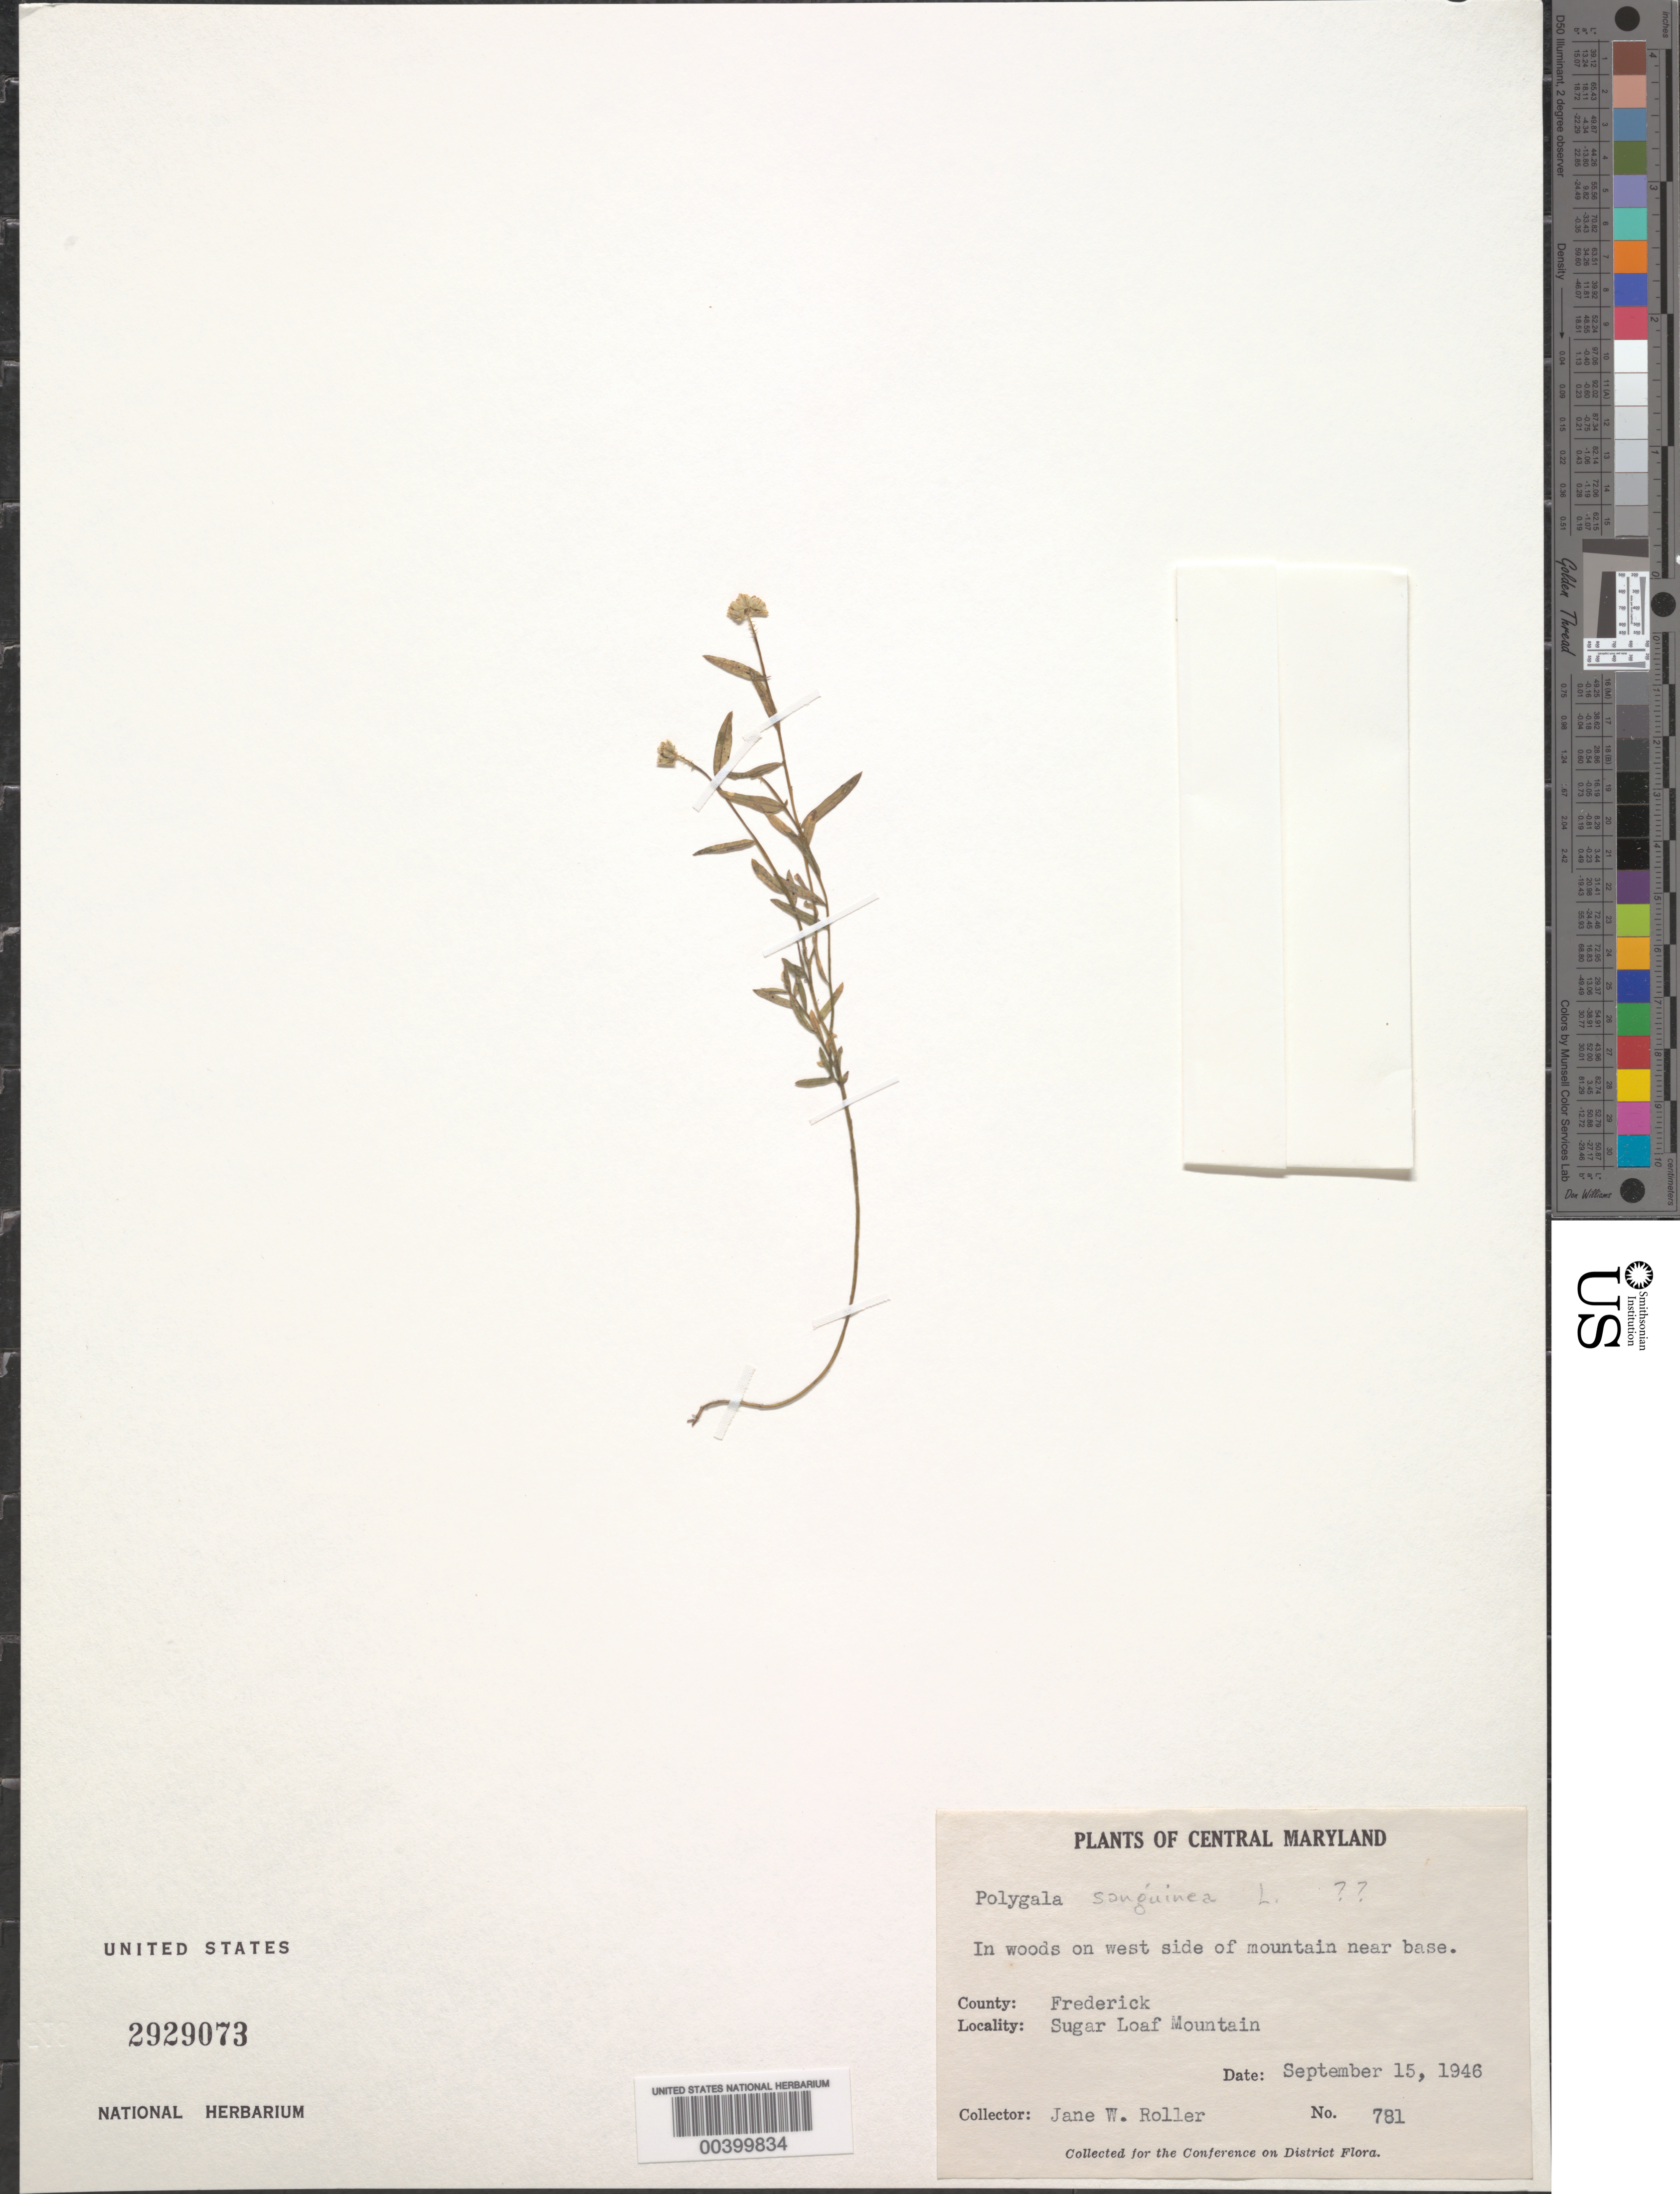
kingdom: Plantae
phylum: Tracheophyta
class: Magnoliopsida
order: Fabales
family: Polygalaceae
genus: Polygala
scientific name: Polygala sanguinea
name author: L.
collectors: J. W. Roller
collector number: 781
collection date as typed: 15 Sep 1946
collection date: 1946-09-15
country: United States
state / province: Maryland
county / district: Frederick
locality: Sugar Loaf Mountain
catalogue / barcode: US 2929073